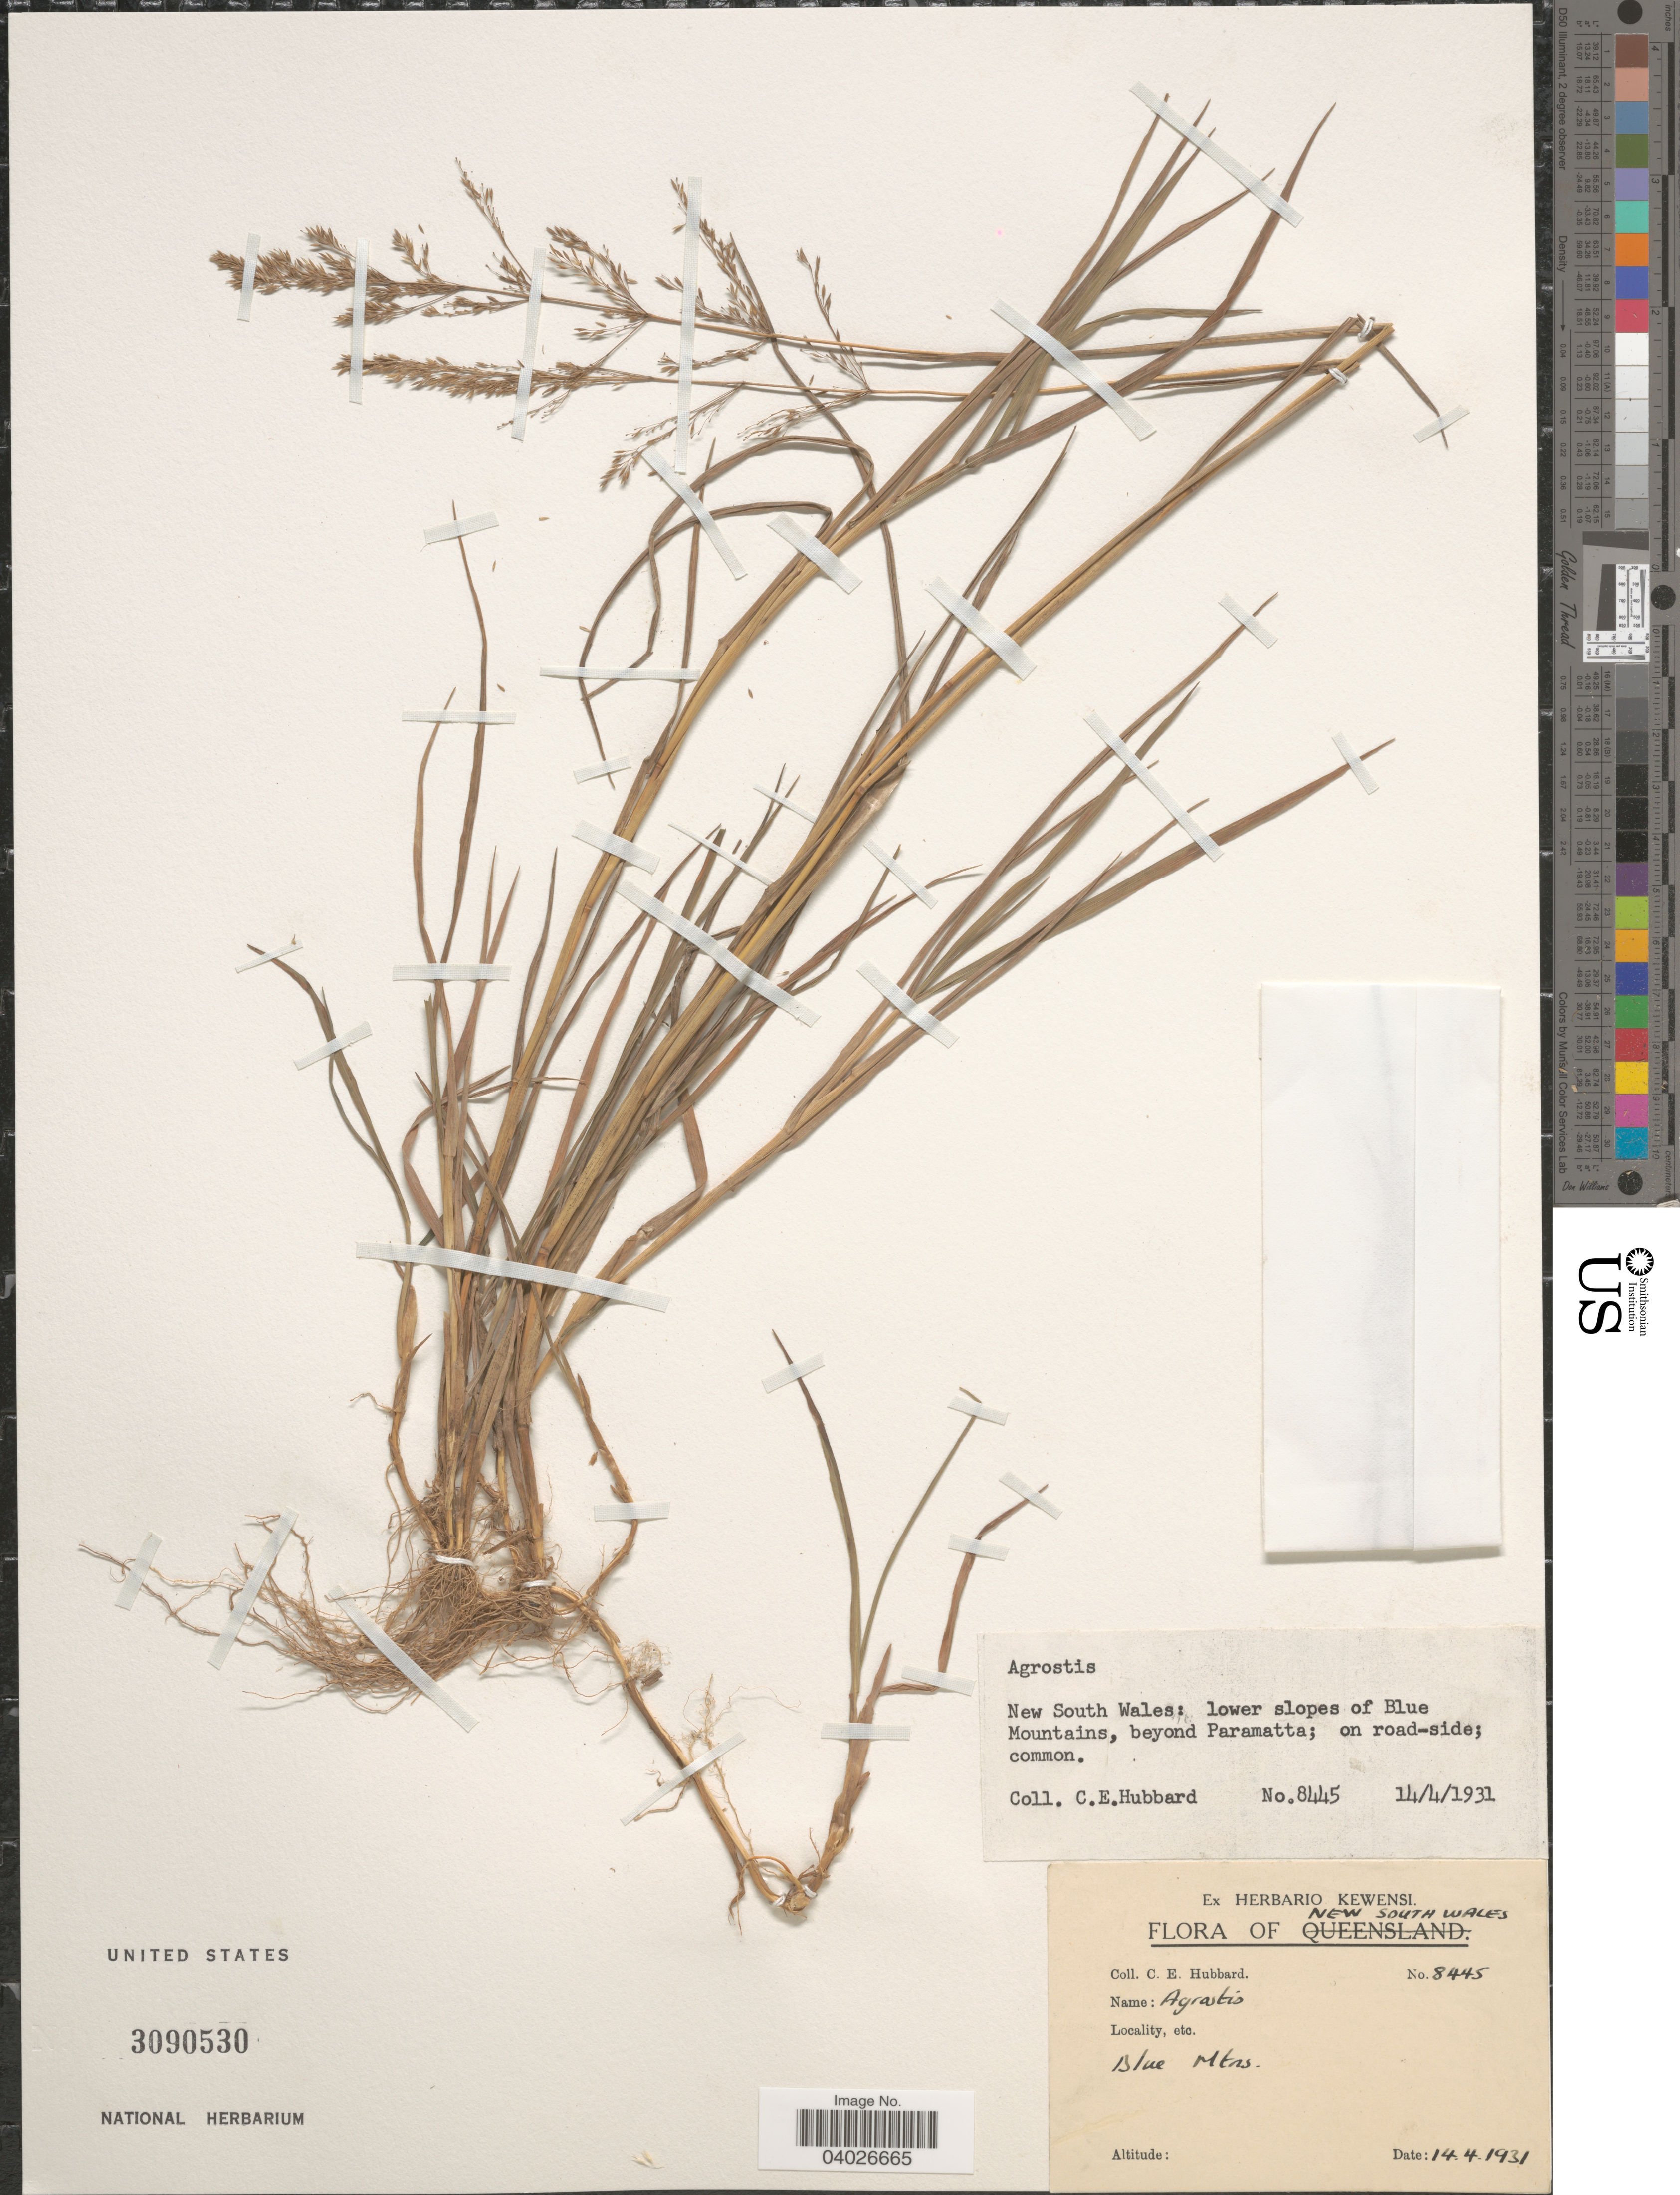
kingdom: Plantae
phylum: Tracheophyta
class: Liliopsida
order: Poales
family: Poaceae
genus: Agrostis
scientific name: Agrostis sp.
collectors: C. E. Hubbard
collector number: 8445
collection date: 1931-04-14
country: Australia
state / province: New South Wales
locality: Lower slopes of Blue Mountains, beyond Paramatta; on road-side; common. Blue Mtns.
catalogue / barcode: US 3090530